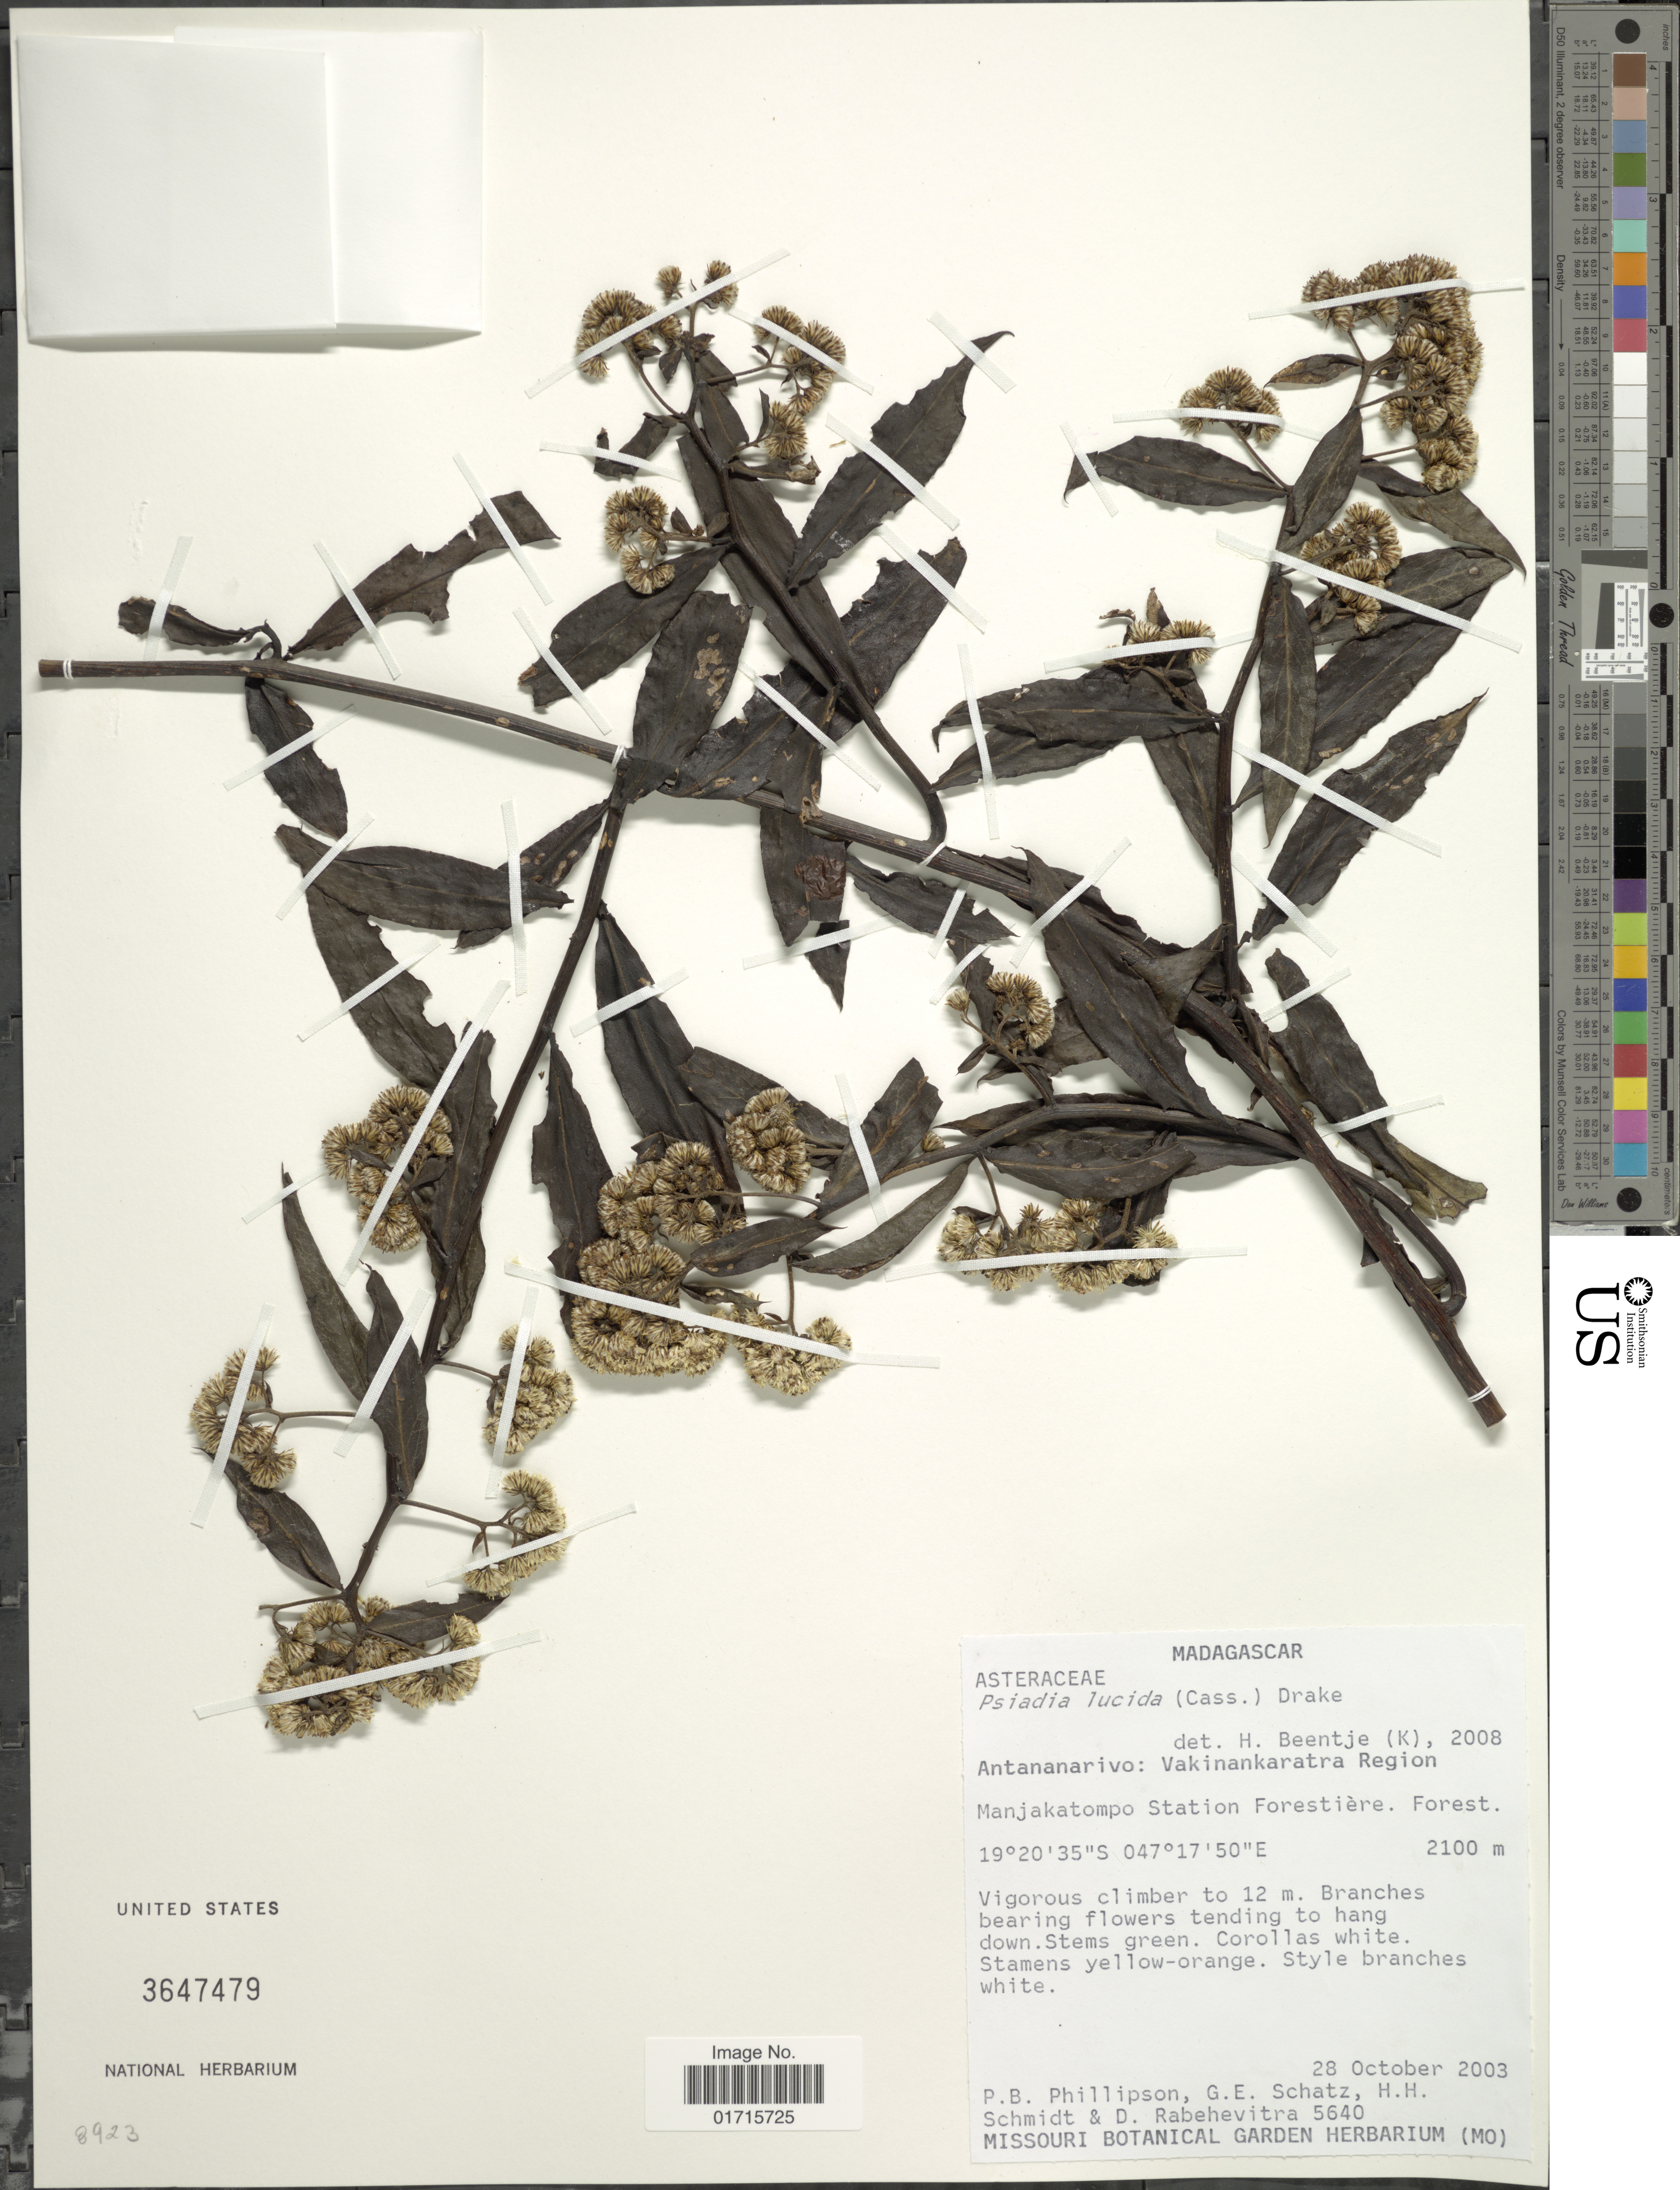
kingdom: Plantae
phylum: Tracheophyta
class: Magnoliopsida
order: Asterales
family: Asteraceae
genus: Psiadia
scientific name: Psiadia lucida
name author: (Cass.) Drake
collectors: P. B. Phillipson, G. Schatz, H. H. Schmidt & D. Rabehevitra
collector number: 5640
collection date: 2003-10-28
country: Madagascar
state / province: Vakinankaratra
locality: Madagascar. Antananarivo: Vakinankaratra Region. Manjakatompo Station Forestiere. Forest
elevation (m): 2100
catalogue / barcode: US 3647479